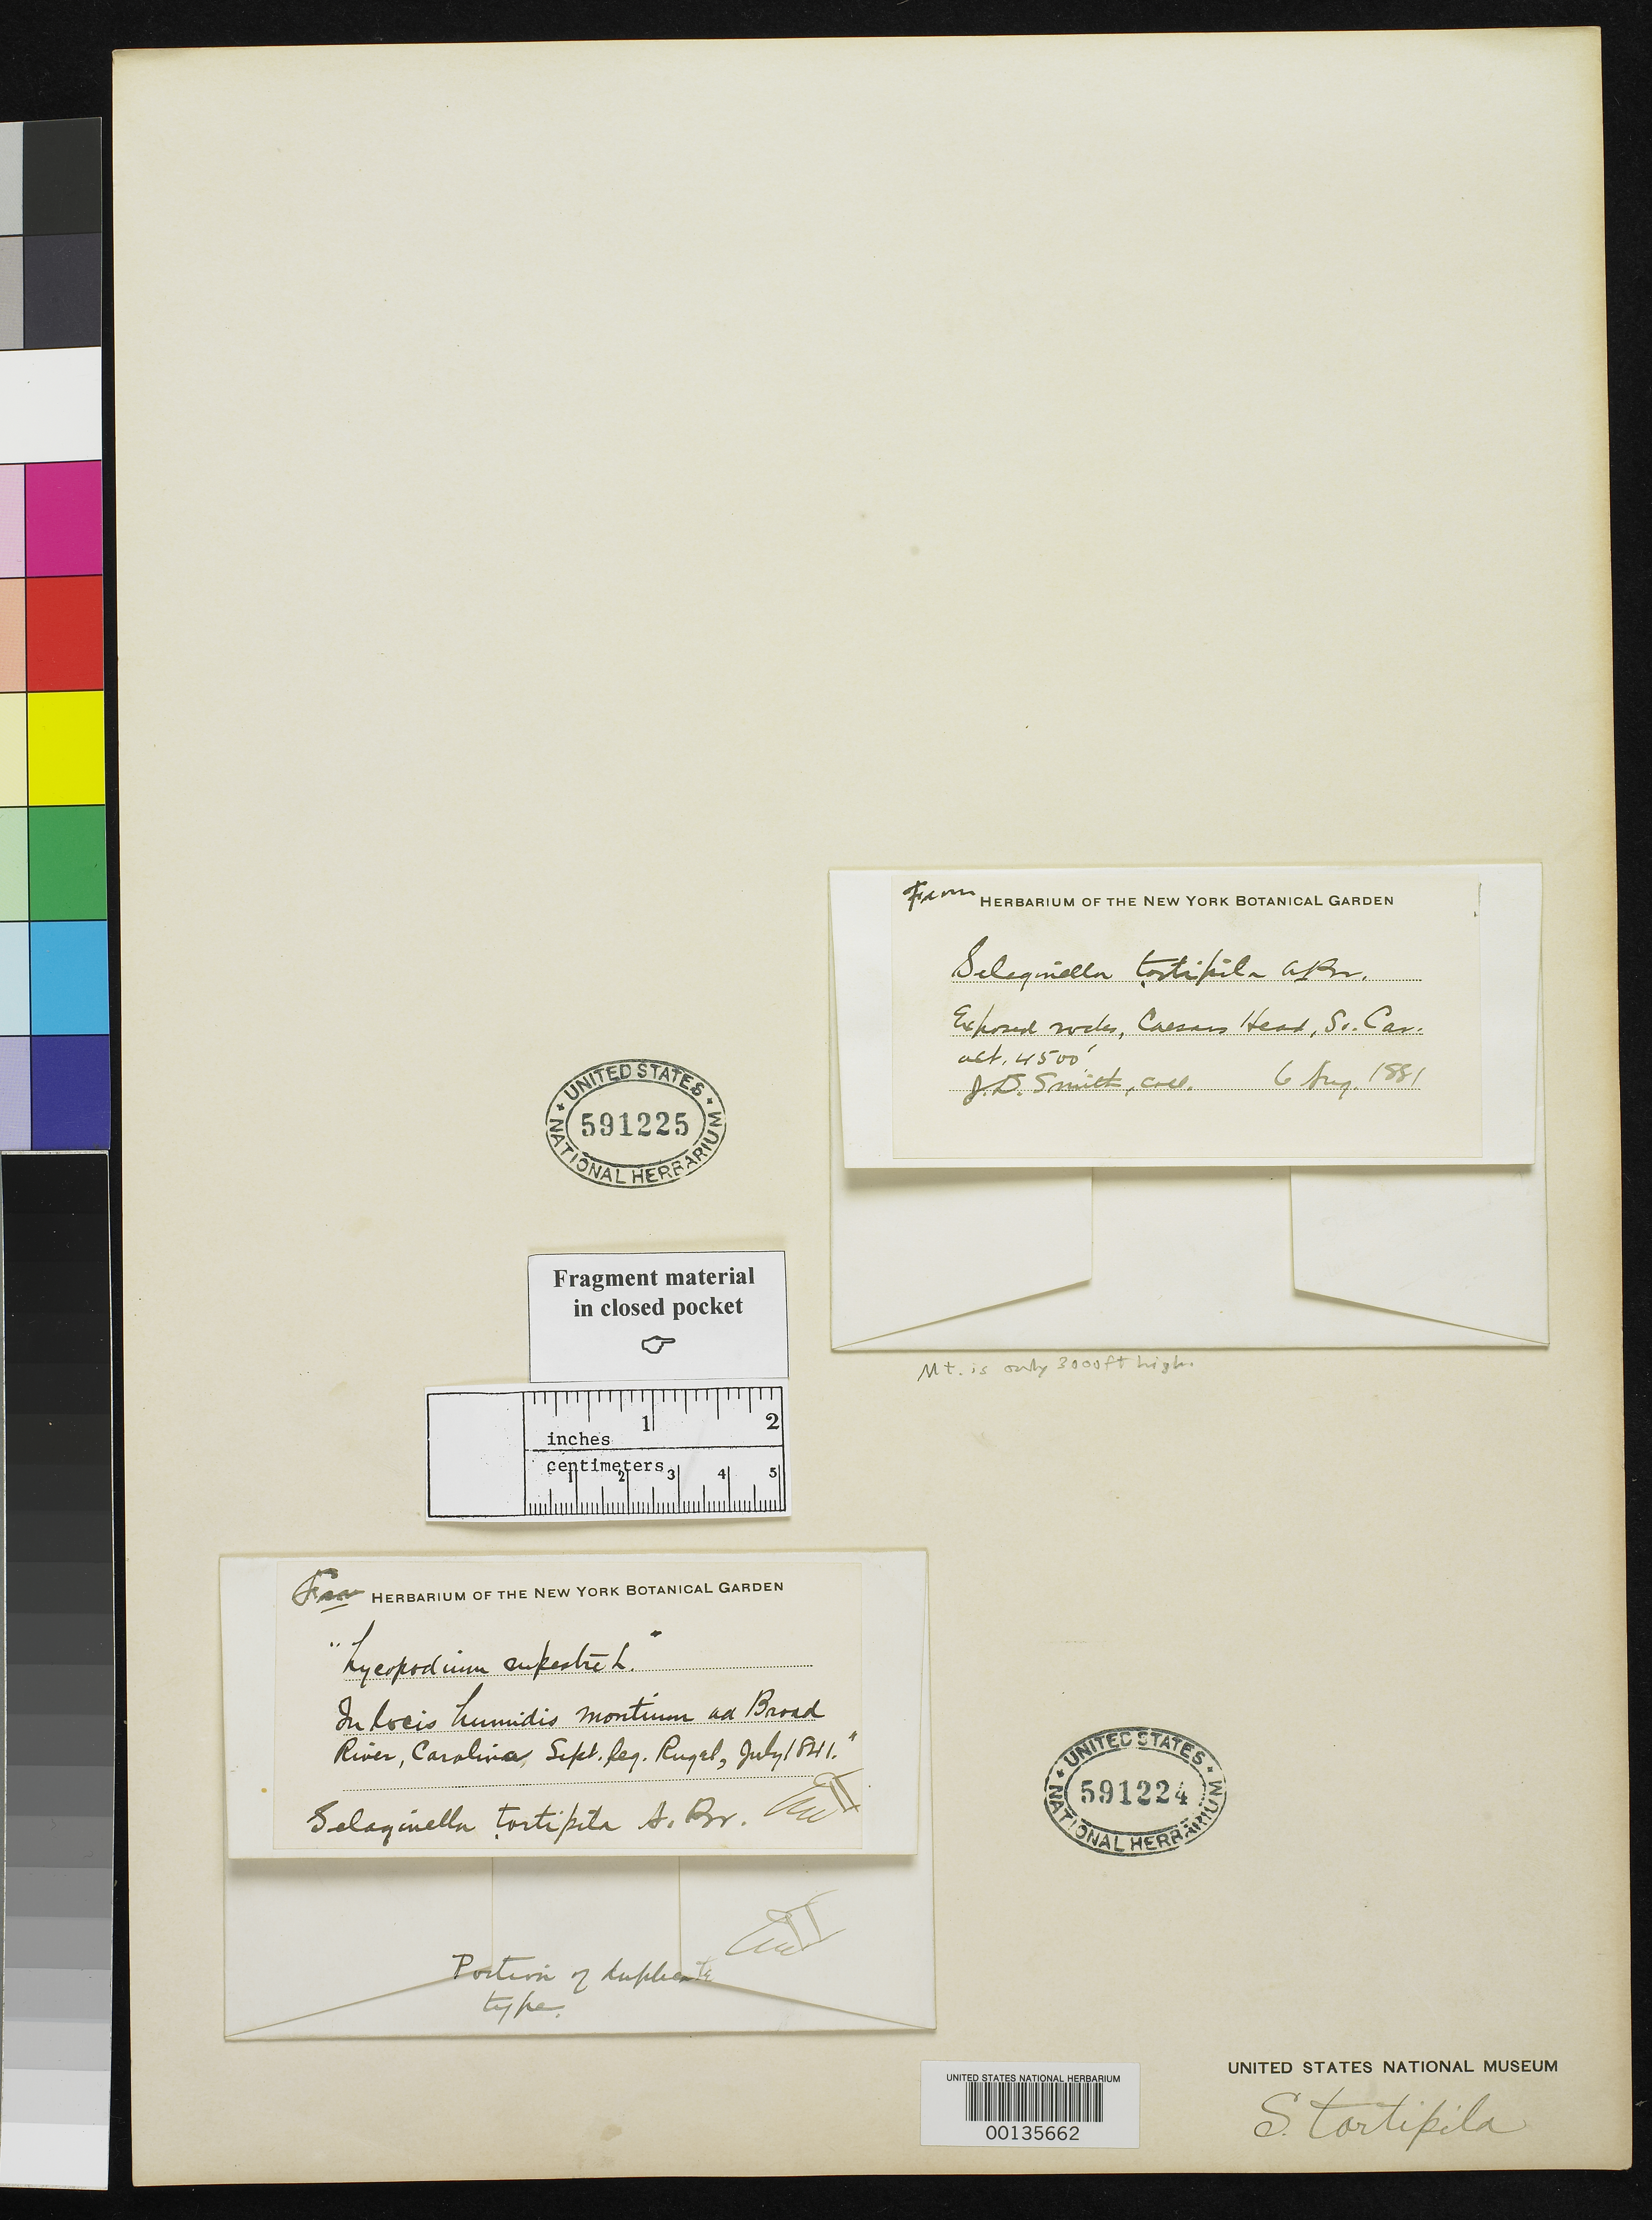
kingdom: Plantae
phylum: Tracheophyta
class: Lycopodiopsida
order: Selaginellales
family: Selaginellaceae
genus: Selaginella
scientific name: Selaginella tortipila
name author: A. Braun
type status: Type Collection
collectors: F. Rugel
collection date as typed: Jul 1841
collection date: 1841-07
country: United States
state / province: North Carolina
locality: Broad River.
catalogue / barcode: US 591224